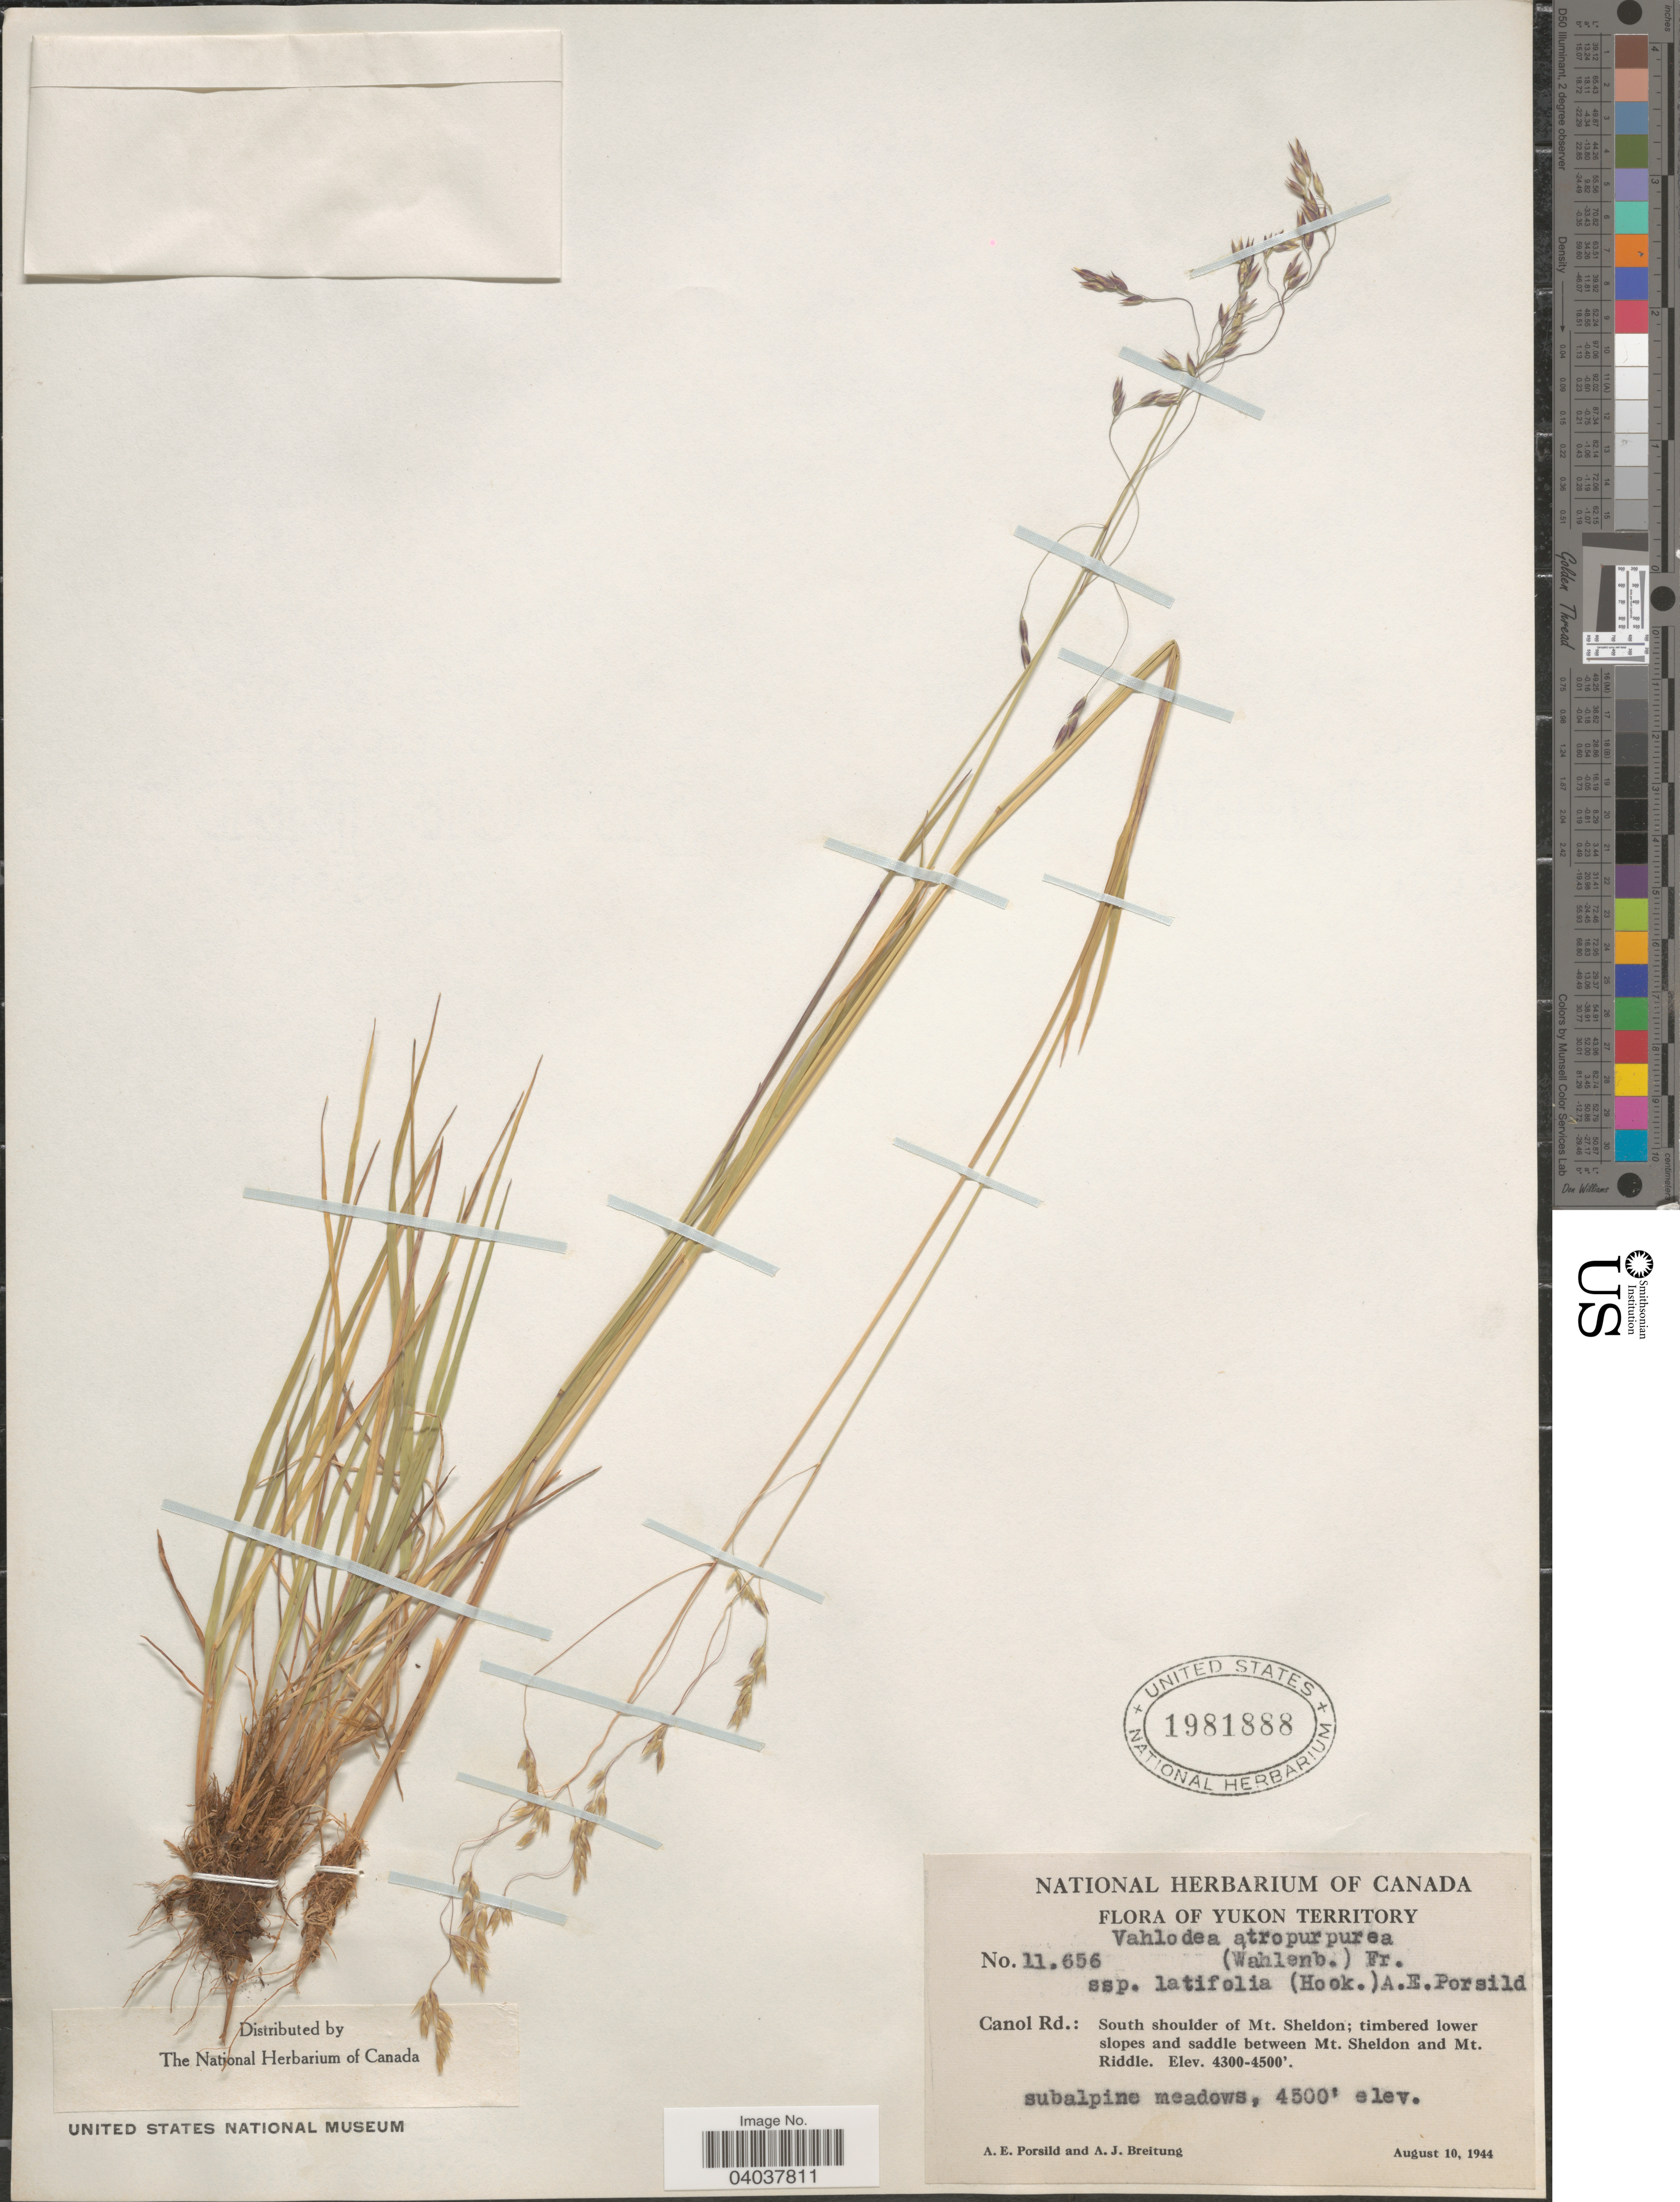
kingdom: Plantae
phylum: Tracheophyta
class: Liliopsida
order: Poales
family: Poaceae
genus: Vahlodea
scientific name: Vahlodea atropurpurea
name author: (Wahlenb.) Fr. ex Hartm.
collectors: A. E. Porsild & A. Breitung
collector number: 11656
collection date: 1944-08-10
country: Canada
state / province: Yukon Territory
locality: Canol Rd.: South shoulder of Mt. Sheldon; timbered lower slopes and saddle between Mt. Sheldon and Mt. Riddle.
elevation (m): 1372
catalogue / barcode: US 1981888